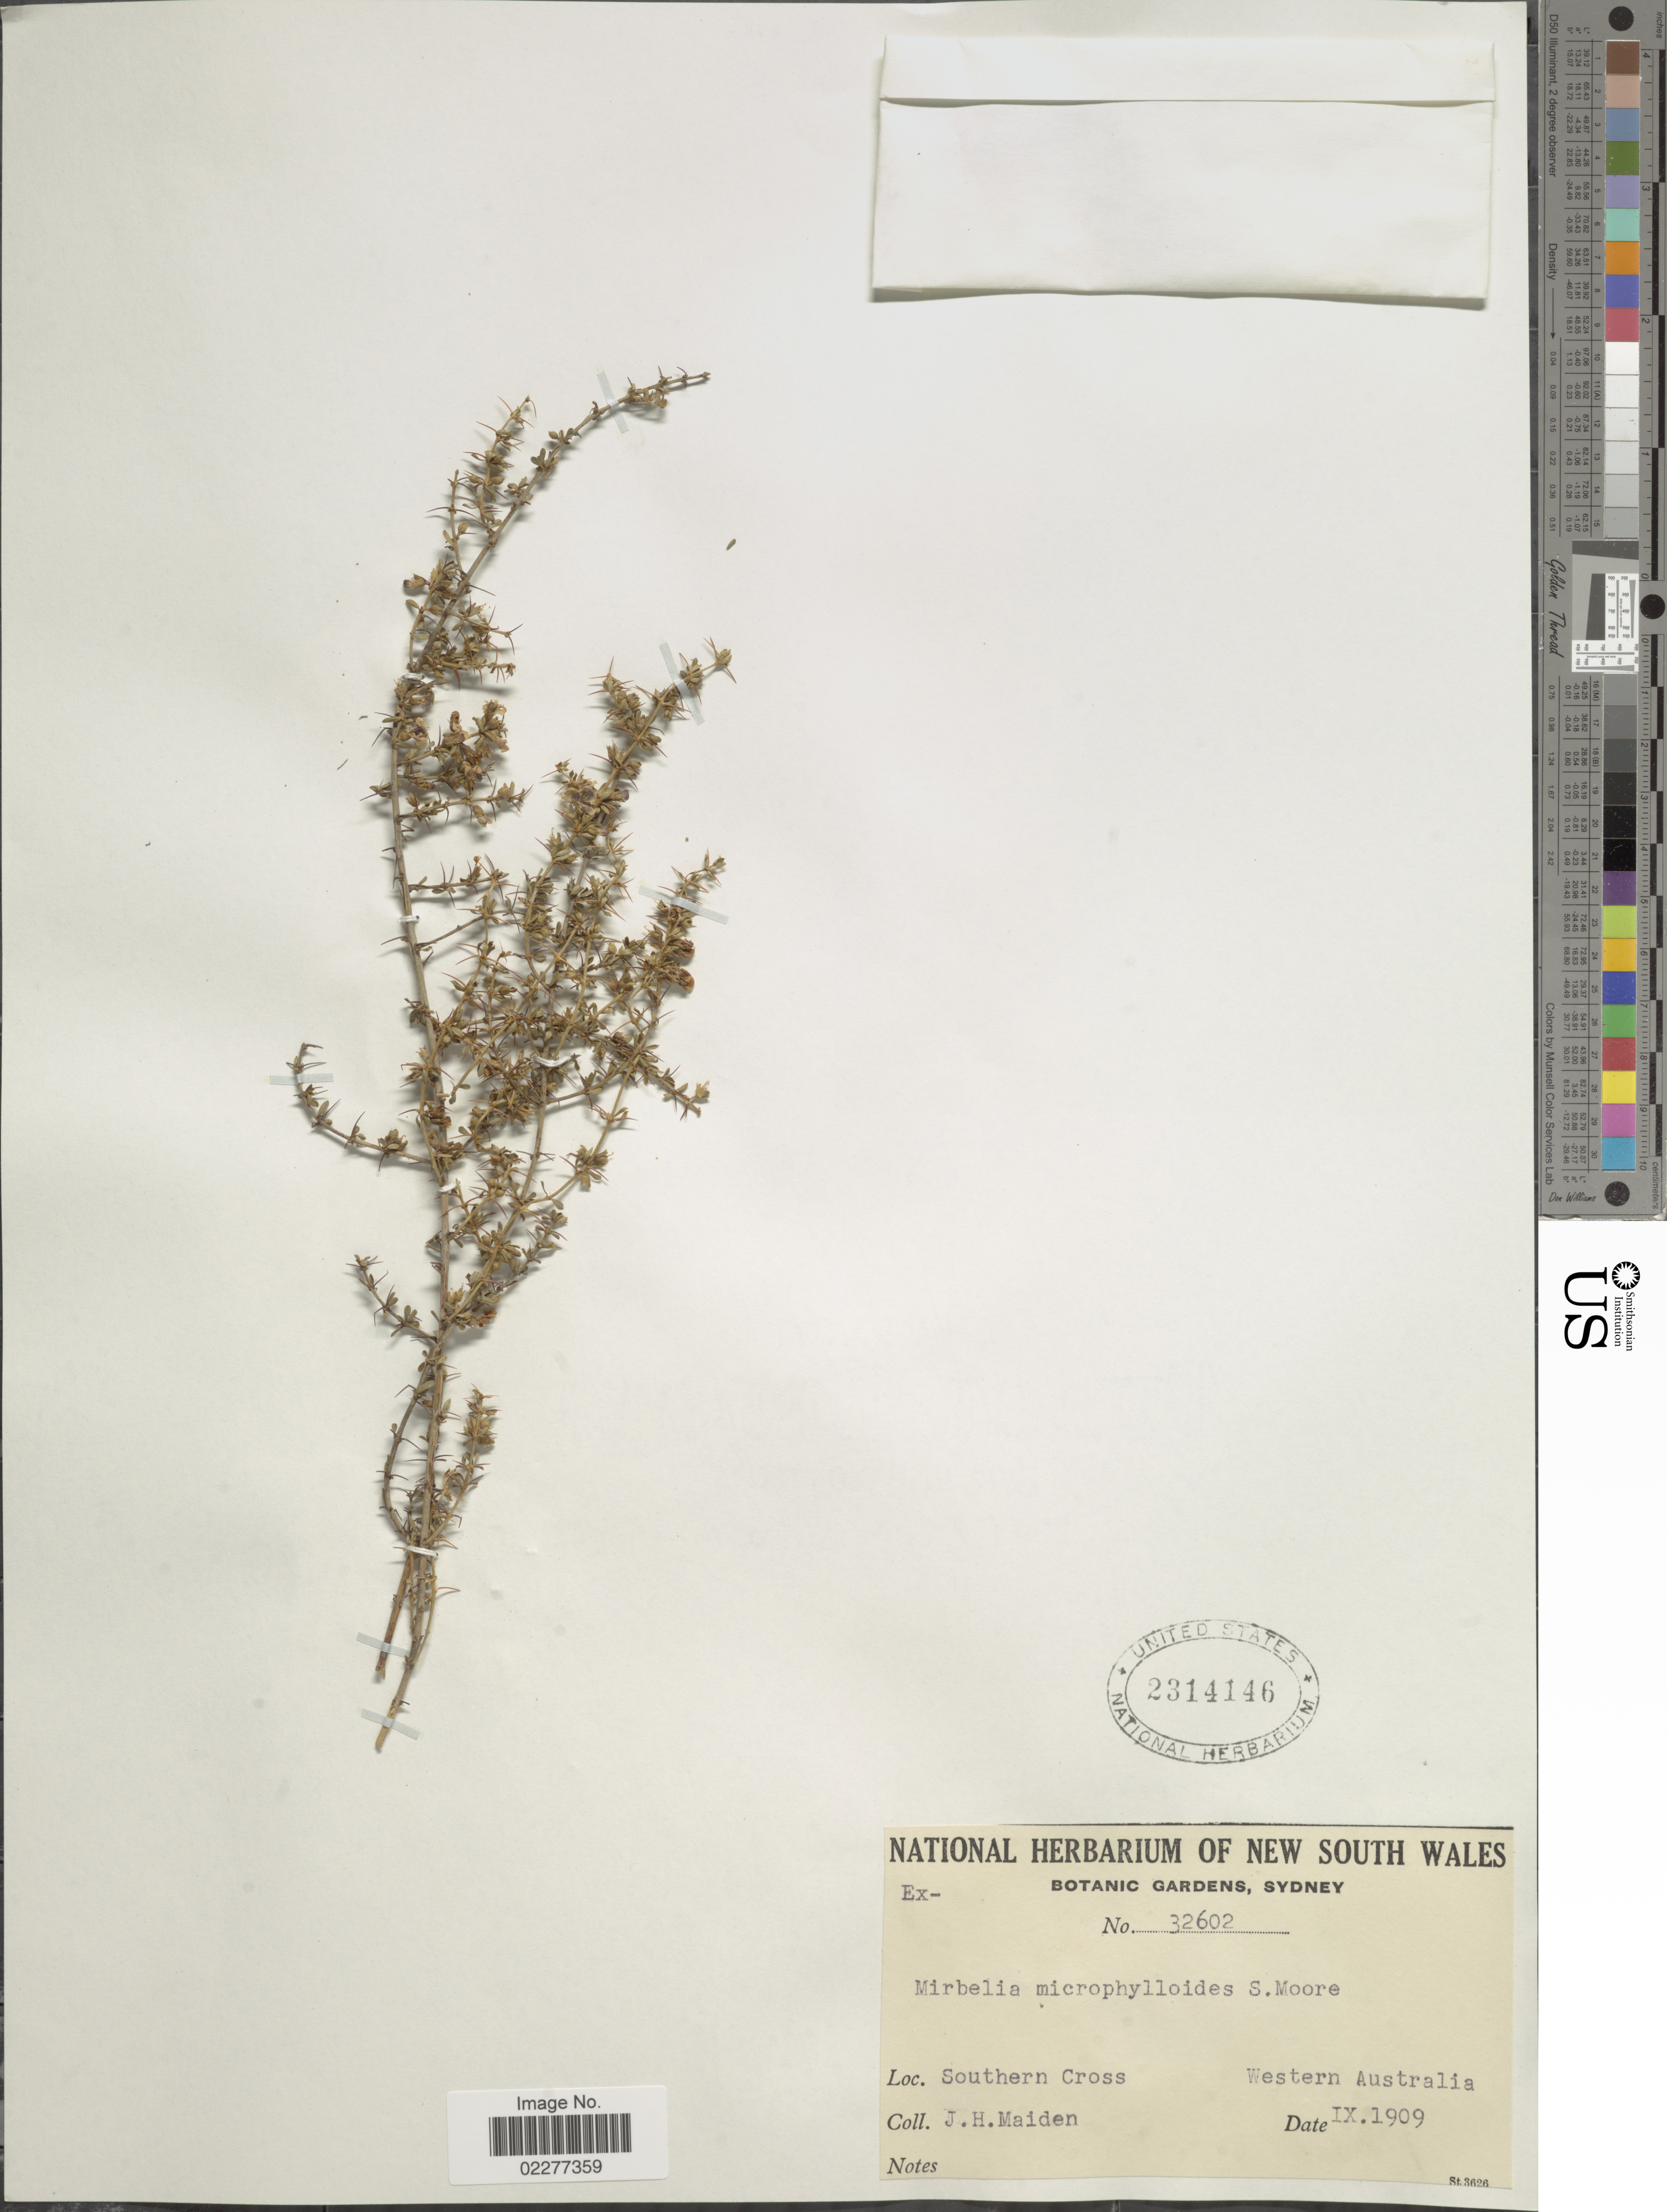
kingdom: Plantae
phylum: Tracheophyta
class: Magnoliopsida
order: Fabales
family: Fabaceae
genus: Mirbelia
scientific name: Mirbelia microphylloides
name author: S. Moore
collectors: J. Maiden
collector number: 32602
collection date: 1909-09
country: Australia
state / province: Western Australia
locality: Southern Cross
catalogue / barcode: US 2314146